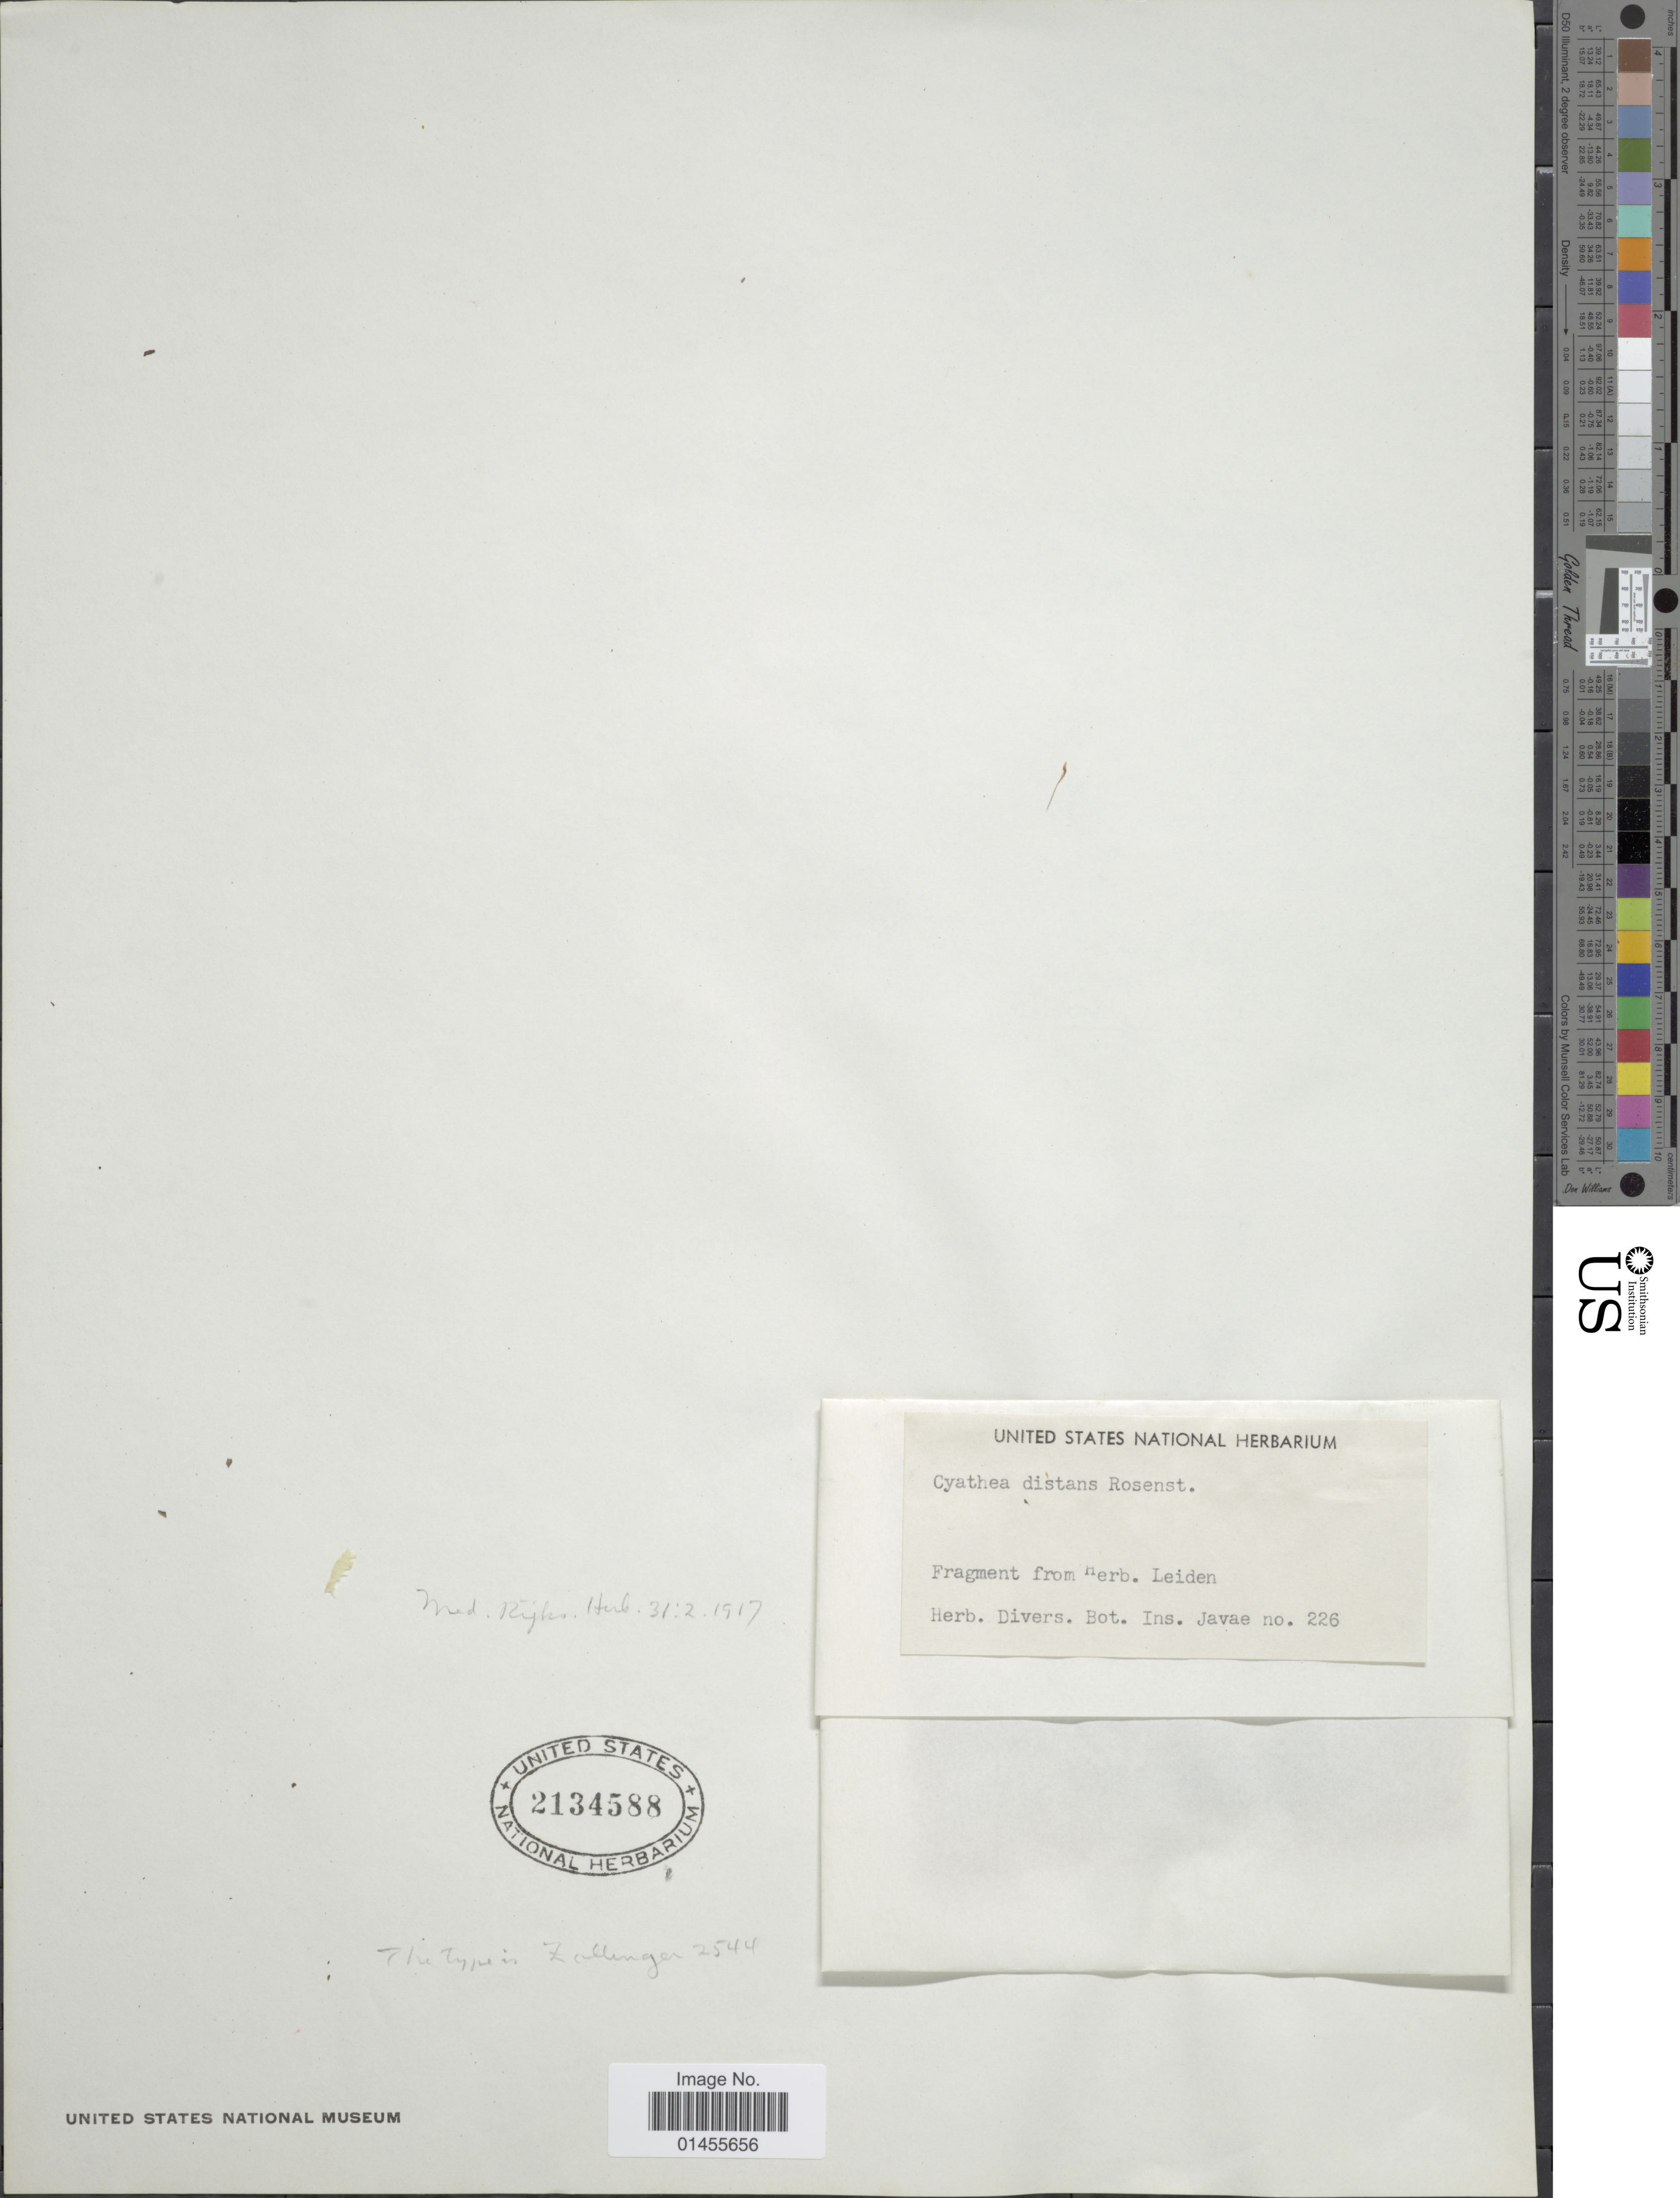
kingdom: Plantae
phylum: Tracheophyta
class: Polypodiopsida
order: Cyatheales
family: Cyatheaceae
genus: Alsophila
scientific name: Alsophila polycarpa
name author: (Jungh.) R.M. Tryon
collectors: ex herb. Divers. Bot. Ins. Javae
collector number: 226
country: Indonesia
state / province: Java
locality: Fragment from Herb. Leiden.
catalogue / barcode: US 2134588